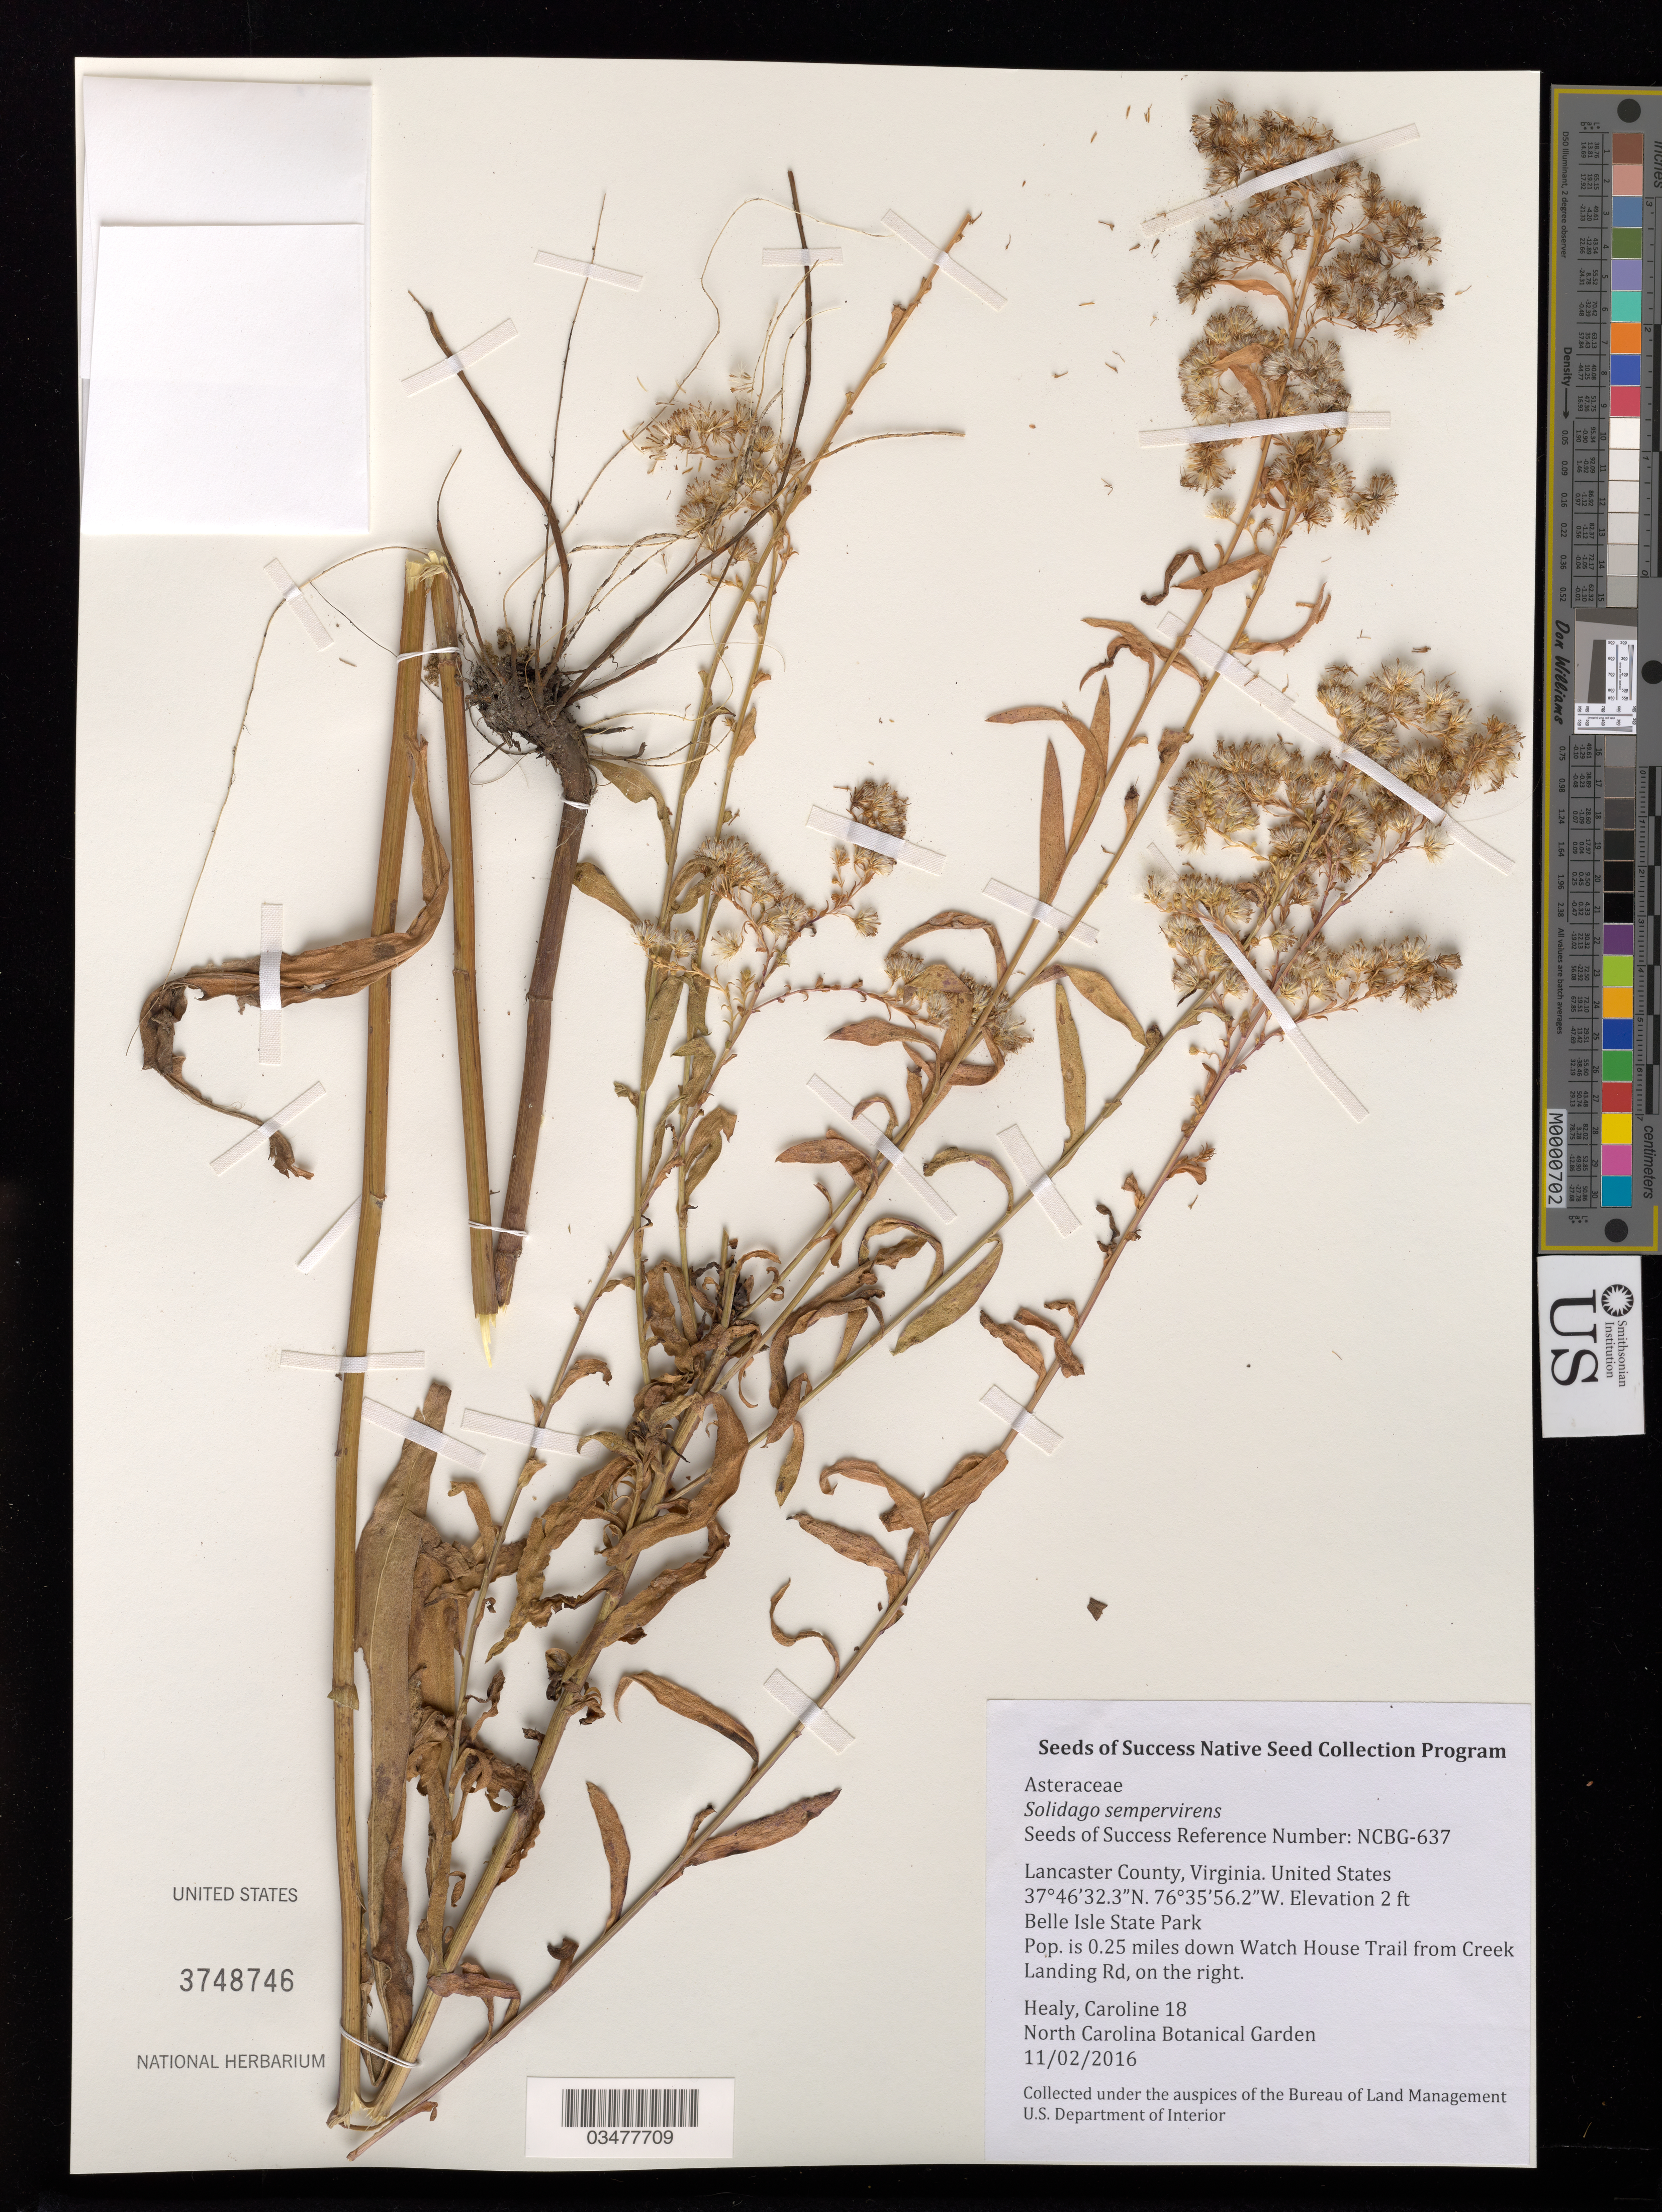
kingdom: Plantae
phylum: Tracheophyta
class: Magnoliopsida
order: Asterales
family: Asteraceae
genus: Solidago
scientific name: Solidago sempervirens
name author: L.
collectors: C. Healy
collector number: NCBG-637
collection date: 2016-11-02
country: United States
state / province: Virginia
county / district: Lancaster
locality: Belle Isle State Park, Watch House Trail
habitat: Mid-atlantic high salt marsh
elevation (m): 1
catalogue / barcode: US 3748746